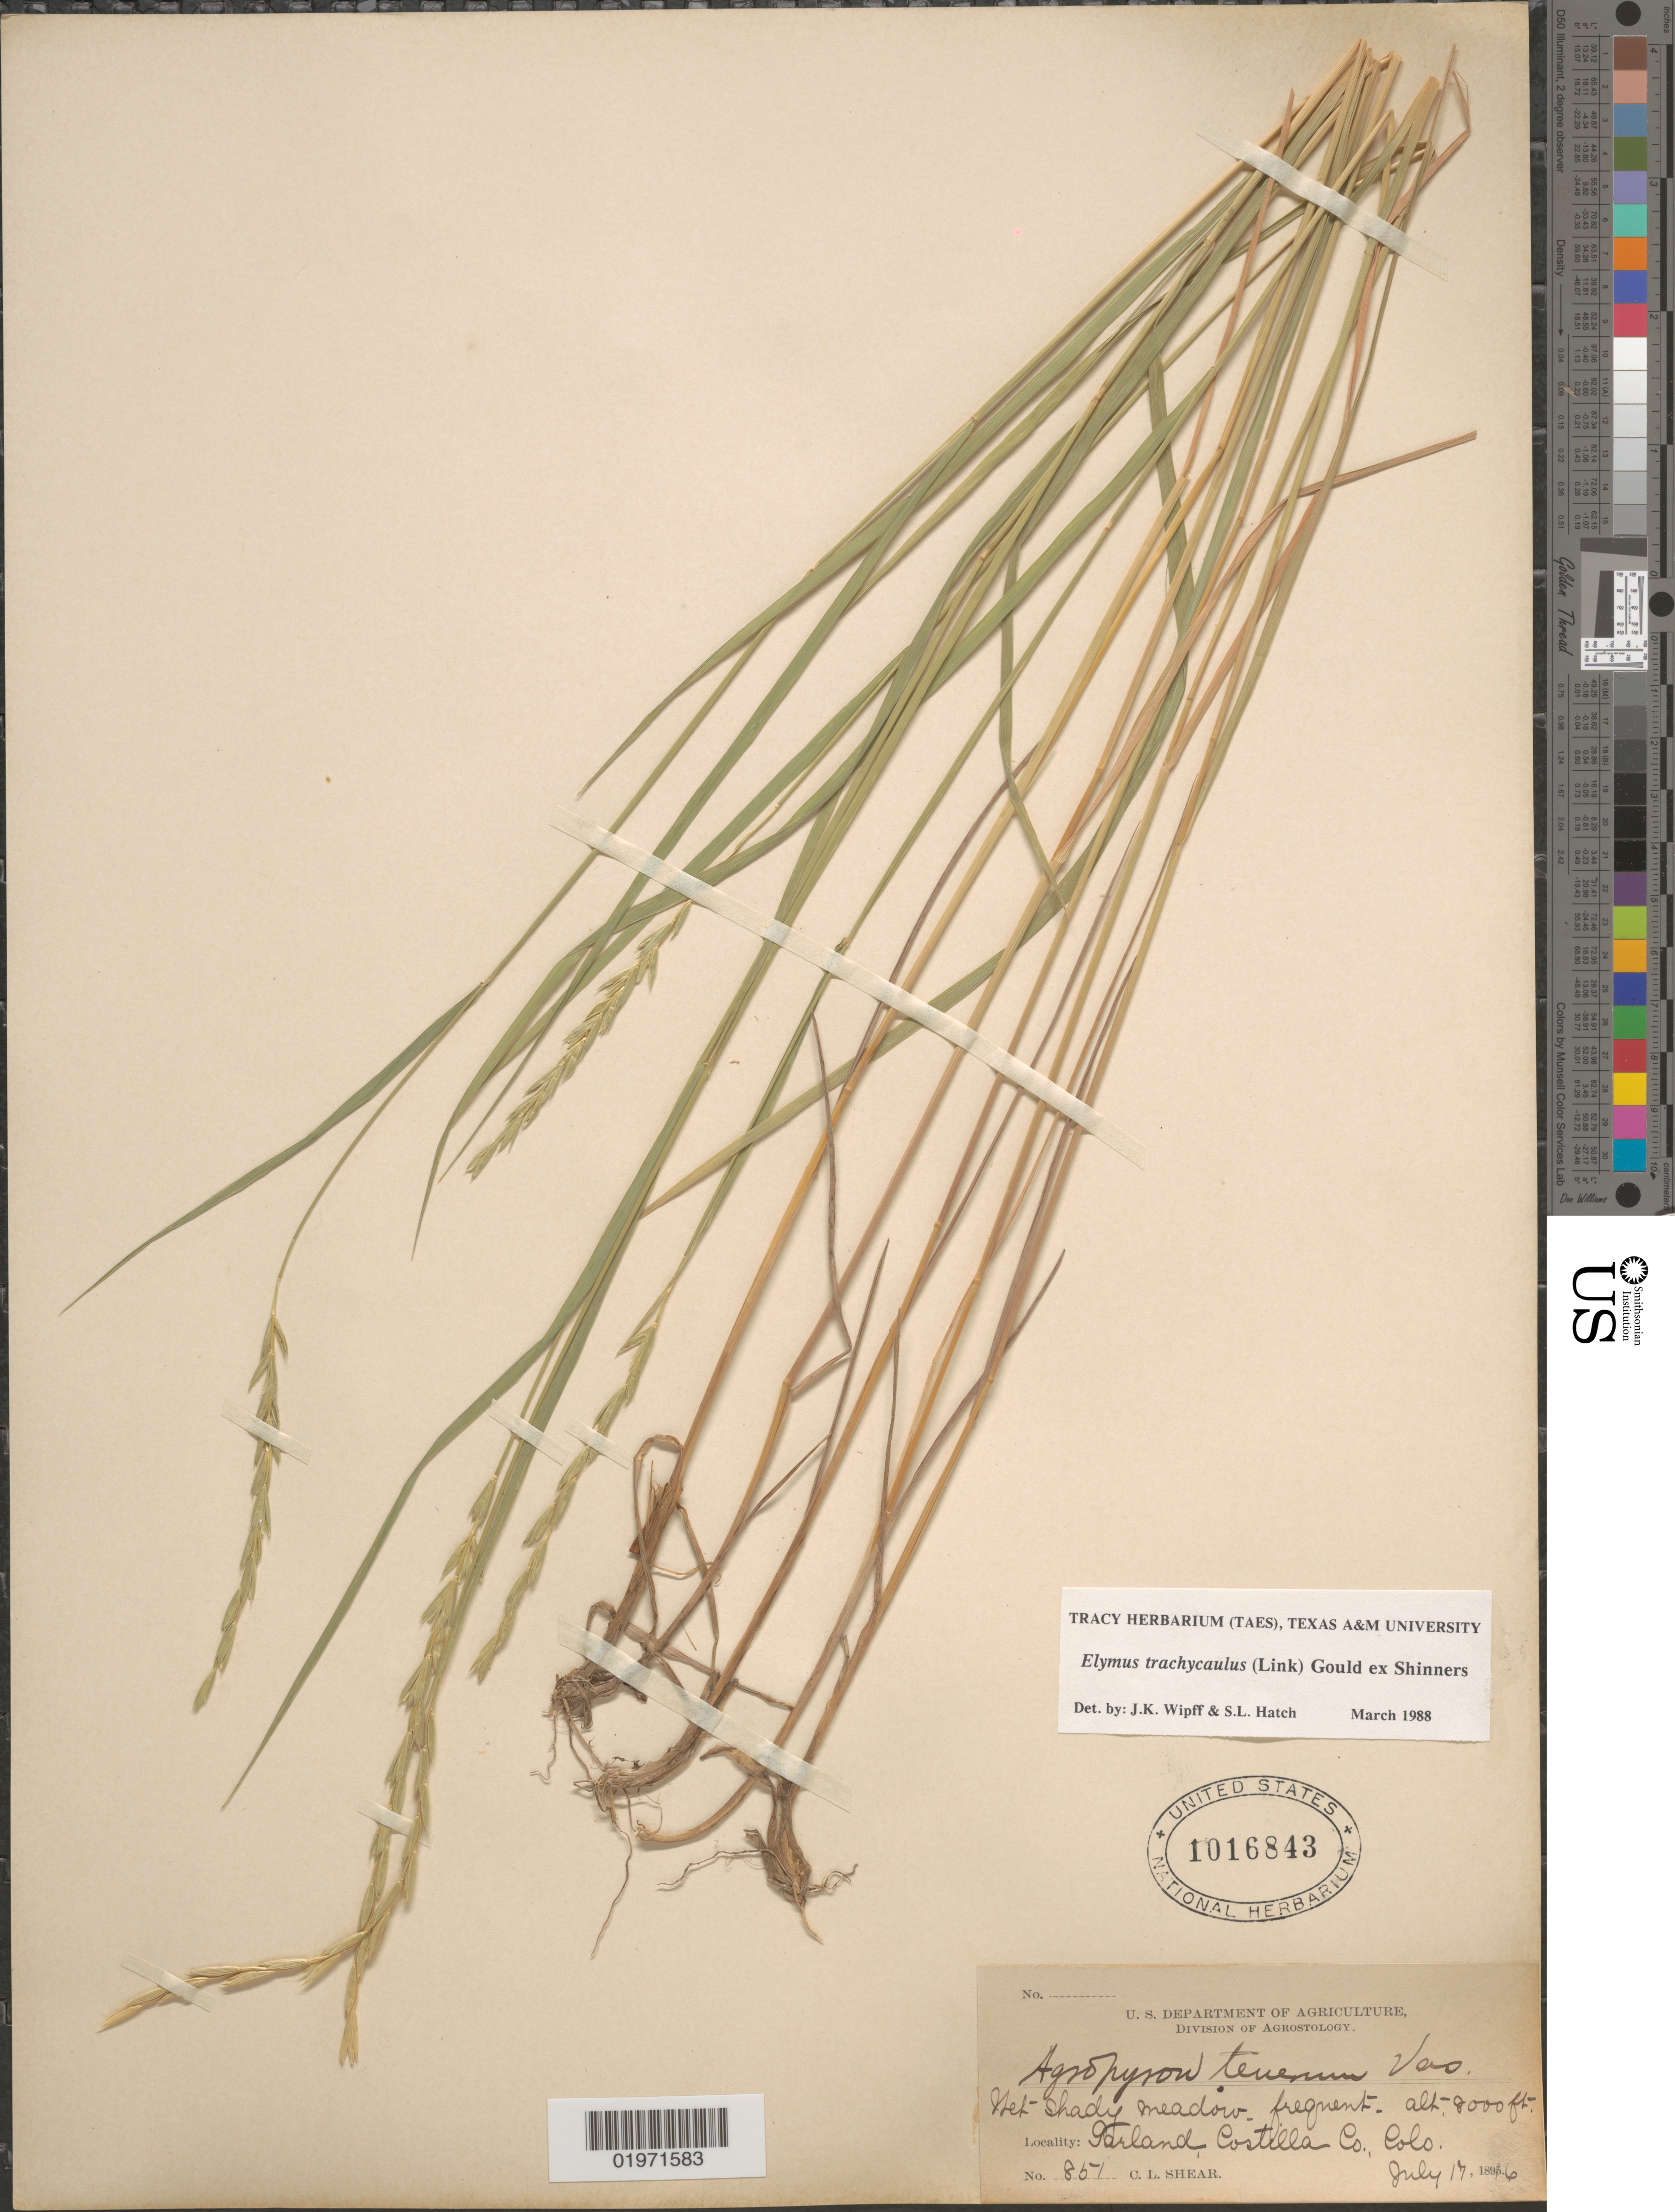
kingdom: Plantae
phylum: Tracheophyta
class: Liliopsida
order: Poales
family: Poaceae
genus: Elymus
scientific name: Elymus trachycaulus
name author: (Link) Gould ex Shinners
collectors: C. L. Shear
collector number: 851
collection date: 1896-07-17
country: United States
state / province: Colorado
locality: Garland, Costilla Co.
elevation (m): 2438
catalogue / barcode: US 1016843